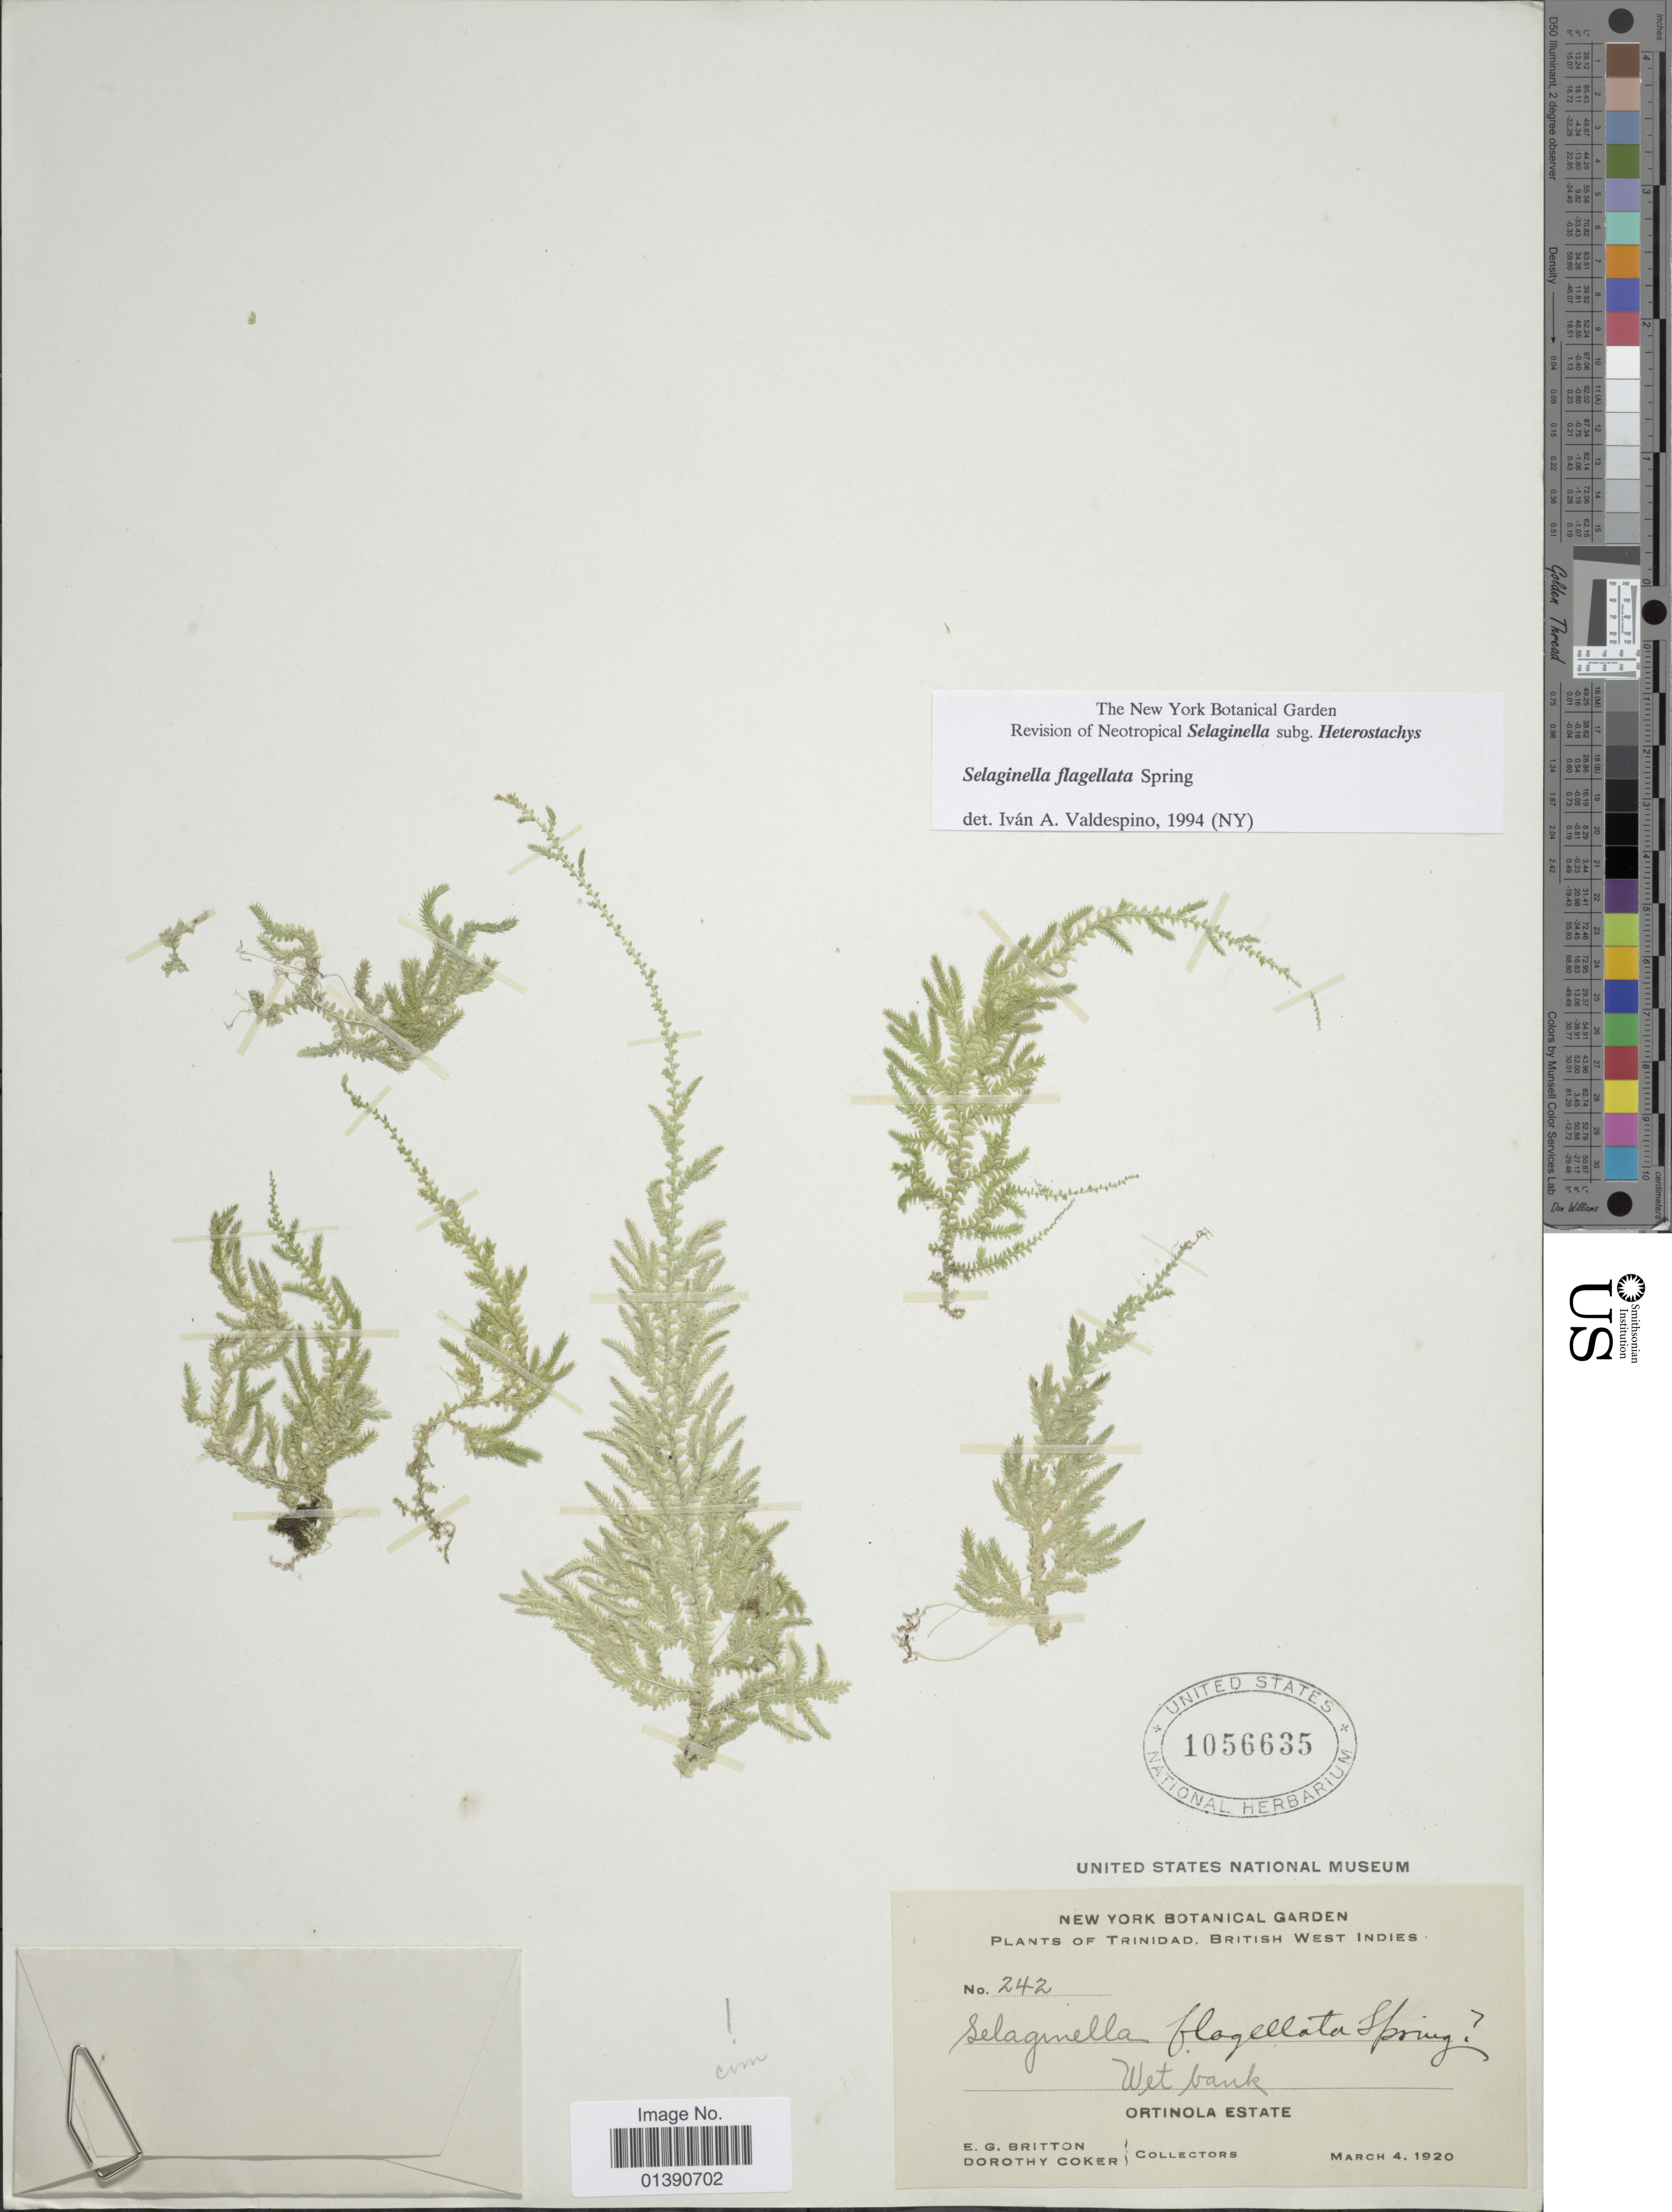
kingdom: Plantae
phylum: Tracheophyta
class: Lycopodiopsida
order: Selaginellales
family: Selaginellaceae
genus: Selaginella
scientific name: Selaginella flagellata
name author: Spring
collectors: E. G. Britton & D. Coker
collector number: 242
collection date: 1920-03-04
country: Trinidad and Tobago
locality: Trinidad, British West Indies, Ortinola Estate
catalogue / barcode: US 1056635